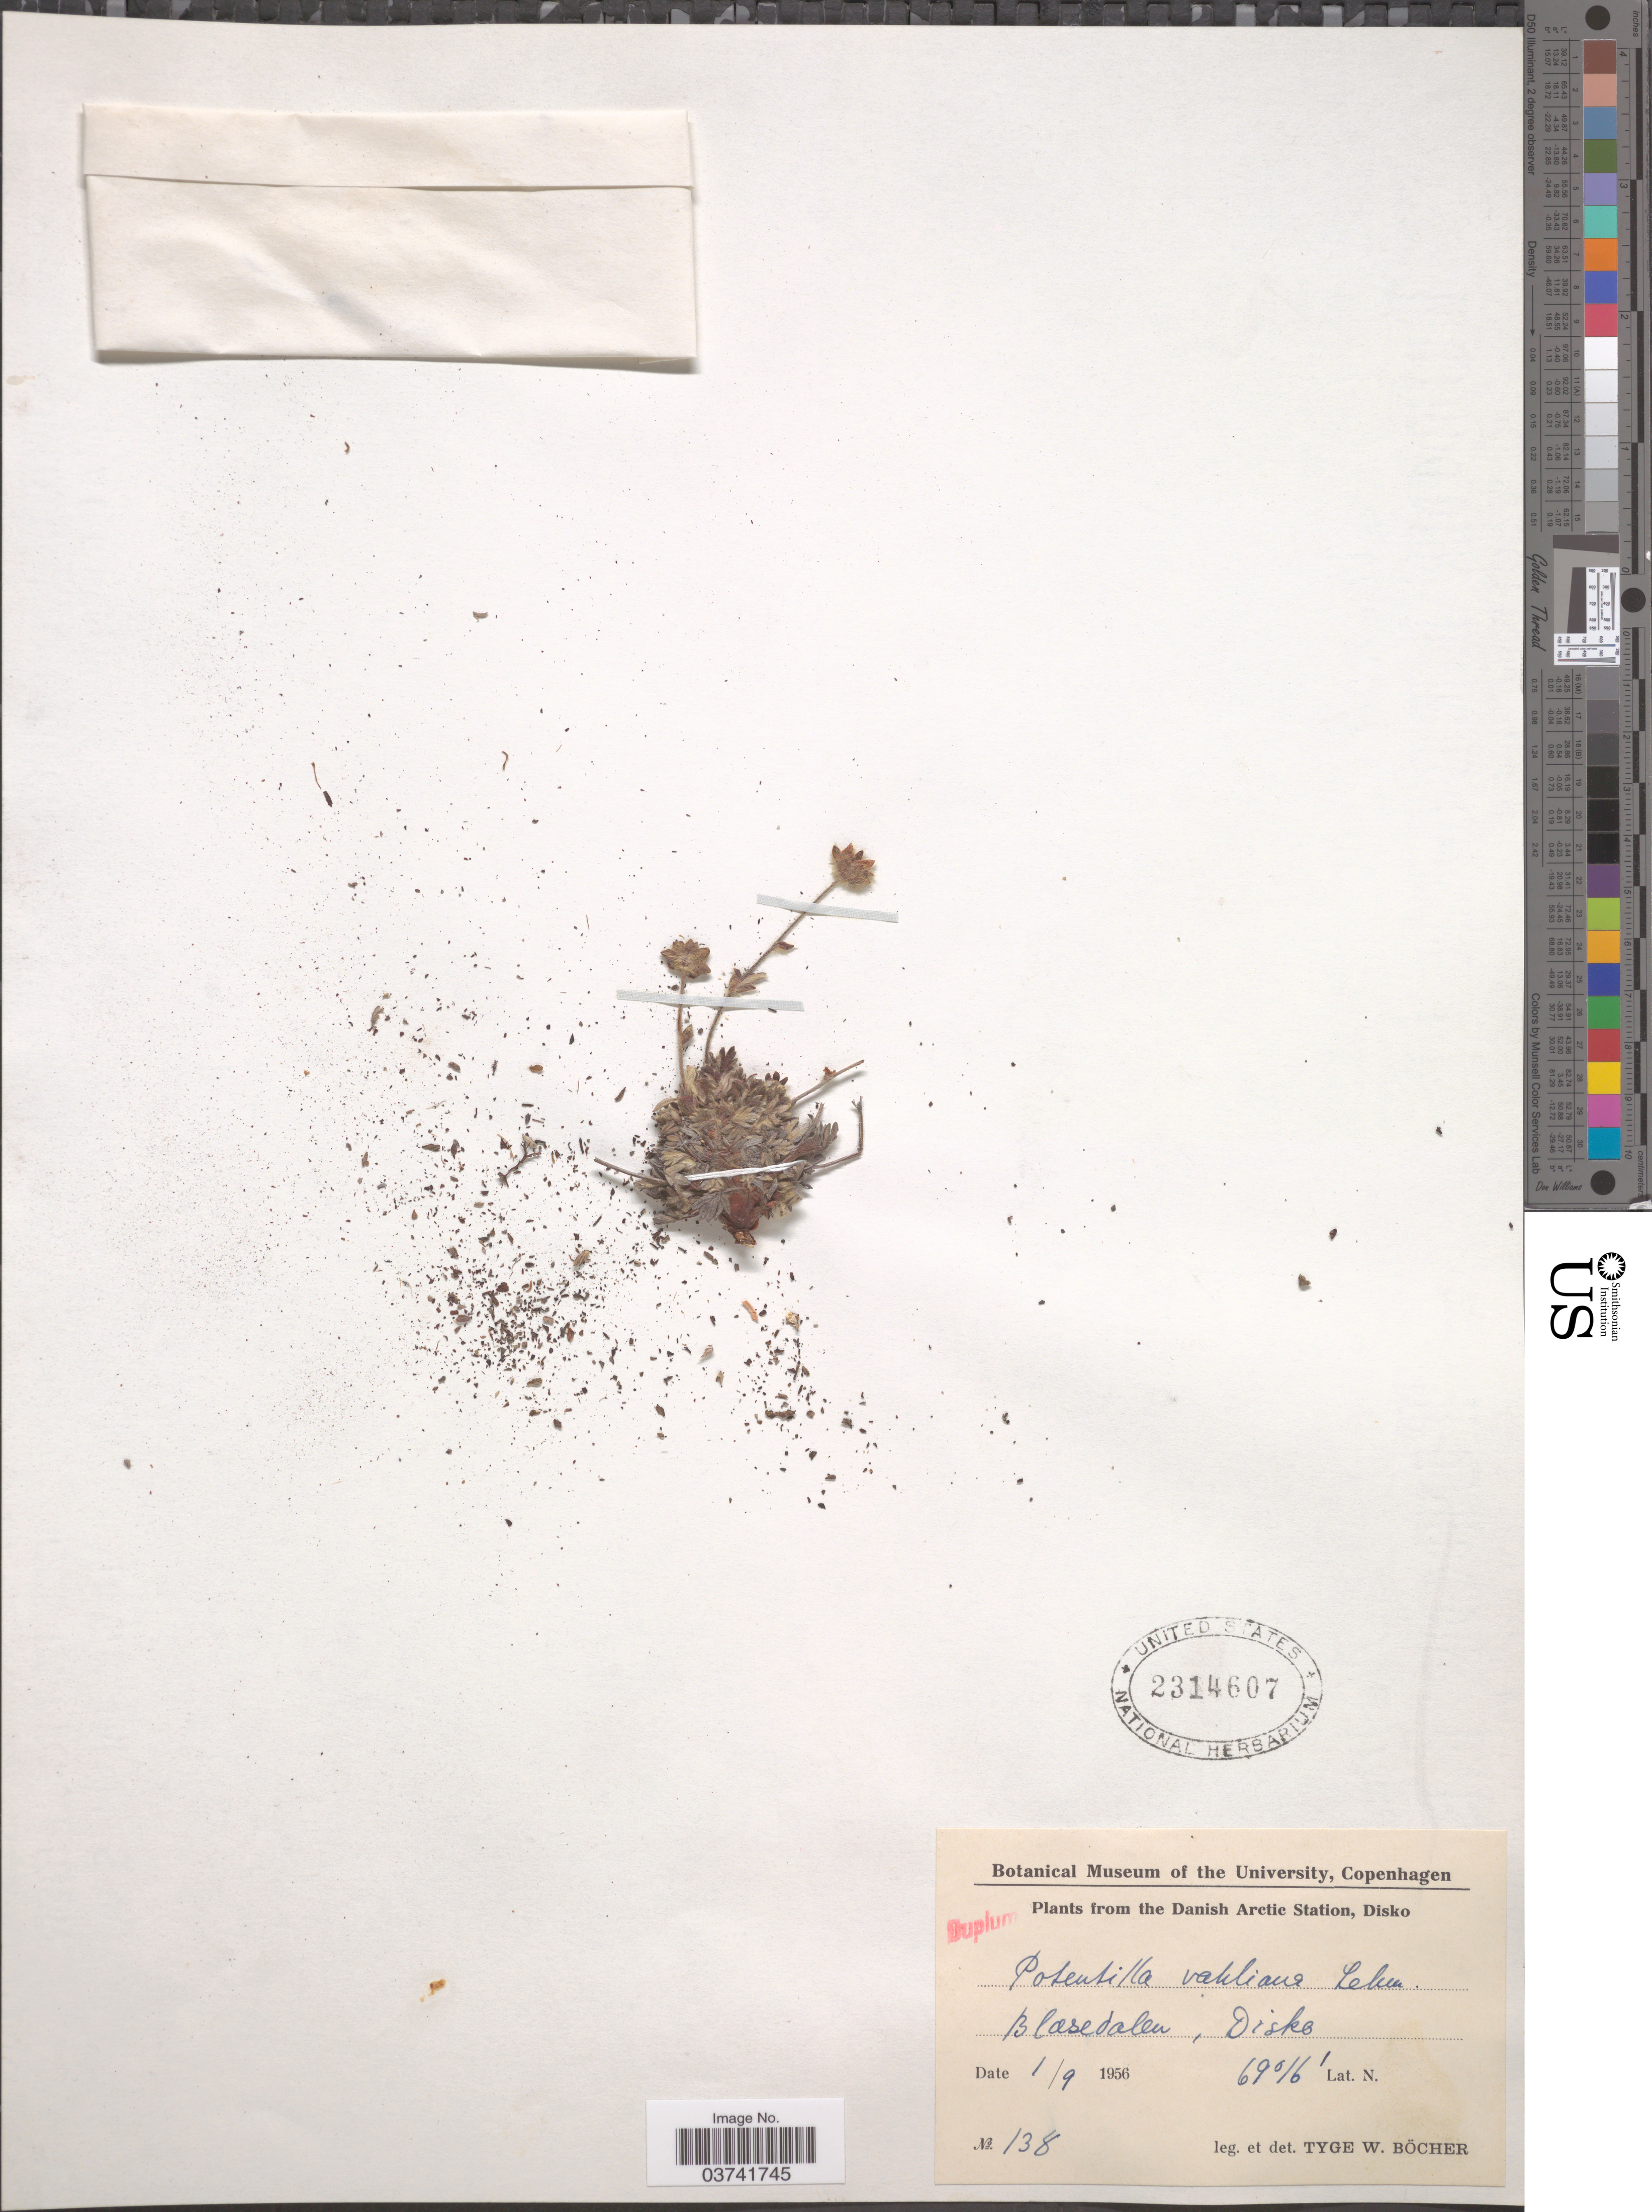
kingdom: Plantae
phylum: Tracheophyta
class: Magnoliopsida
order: Rosales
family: Rosaceae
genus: Potentilla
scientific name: Potentilla vahliana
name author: Lehm.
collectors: T. Böcher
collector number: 138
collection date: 1956-09-01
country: Greenland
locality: The Danish Arctic Station, Disko. Blasedalen, Disko.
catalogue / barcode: US 2314607